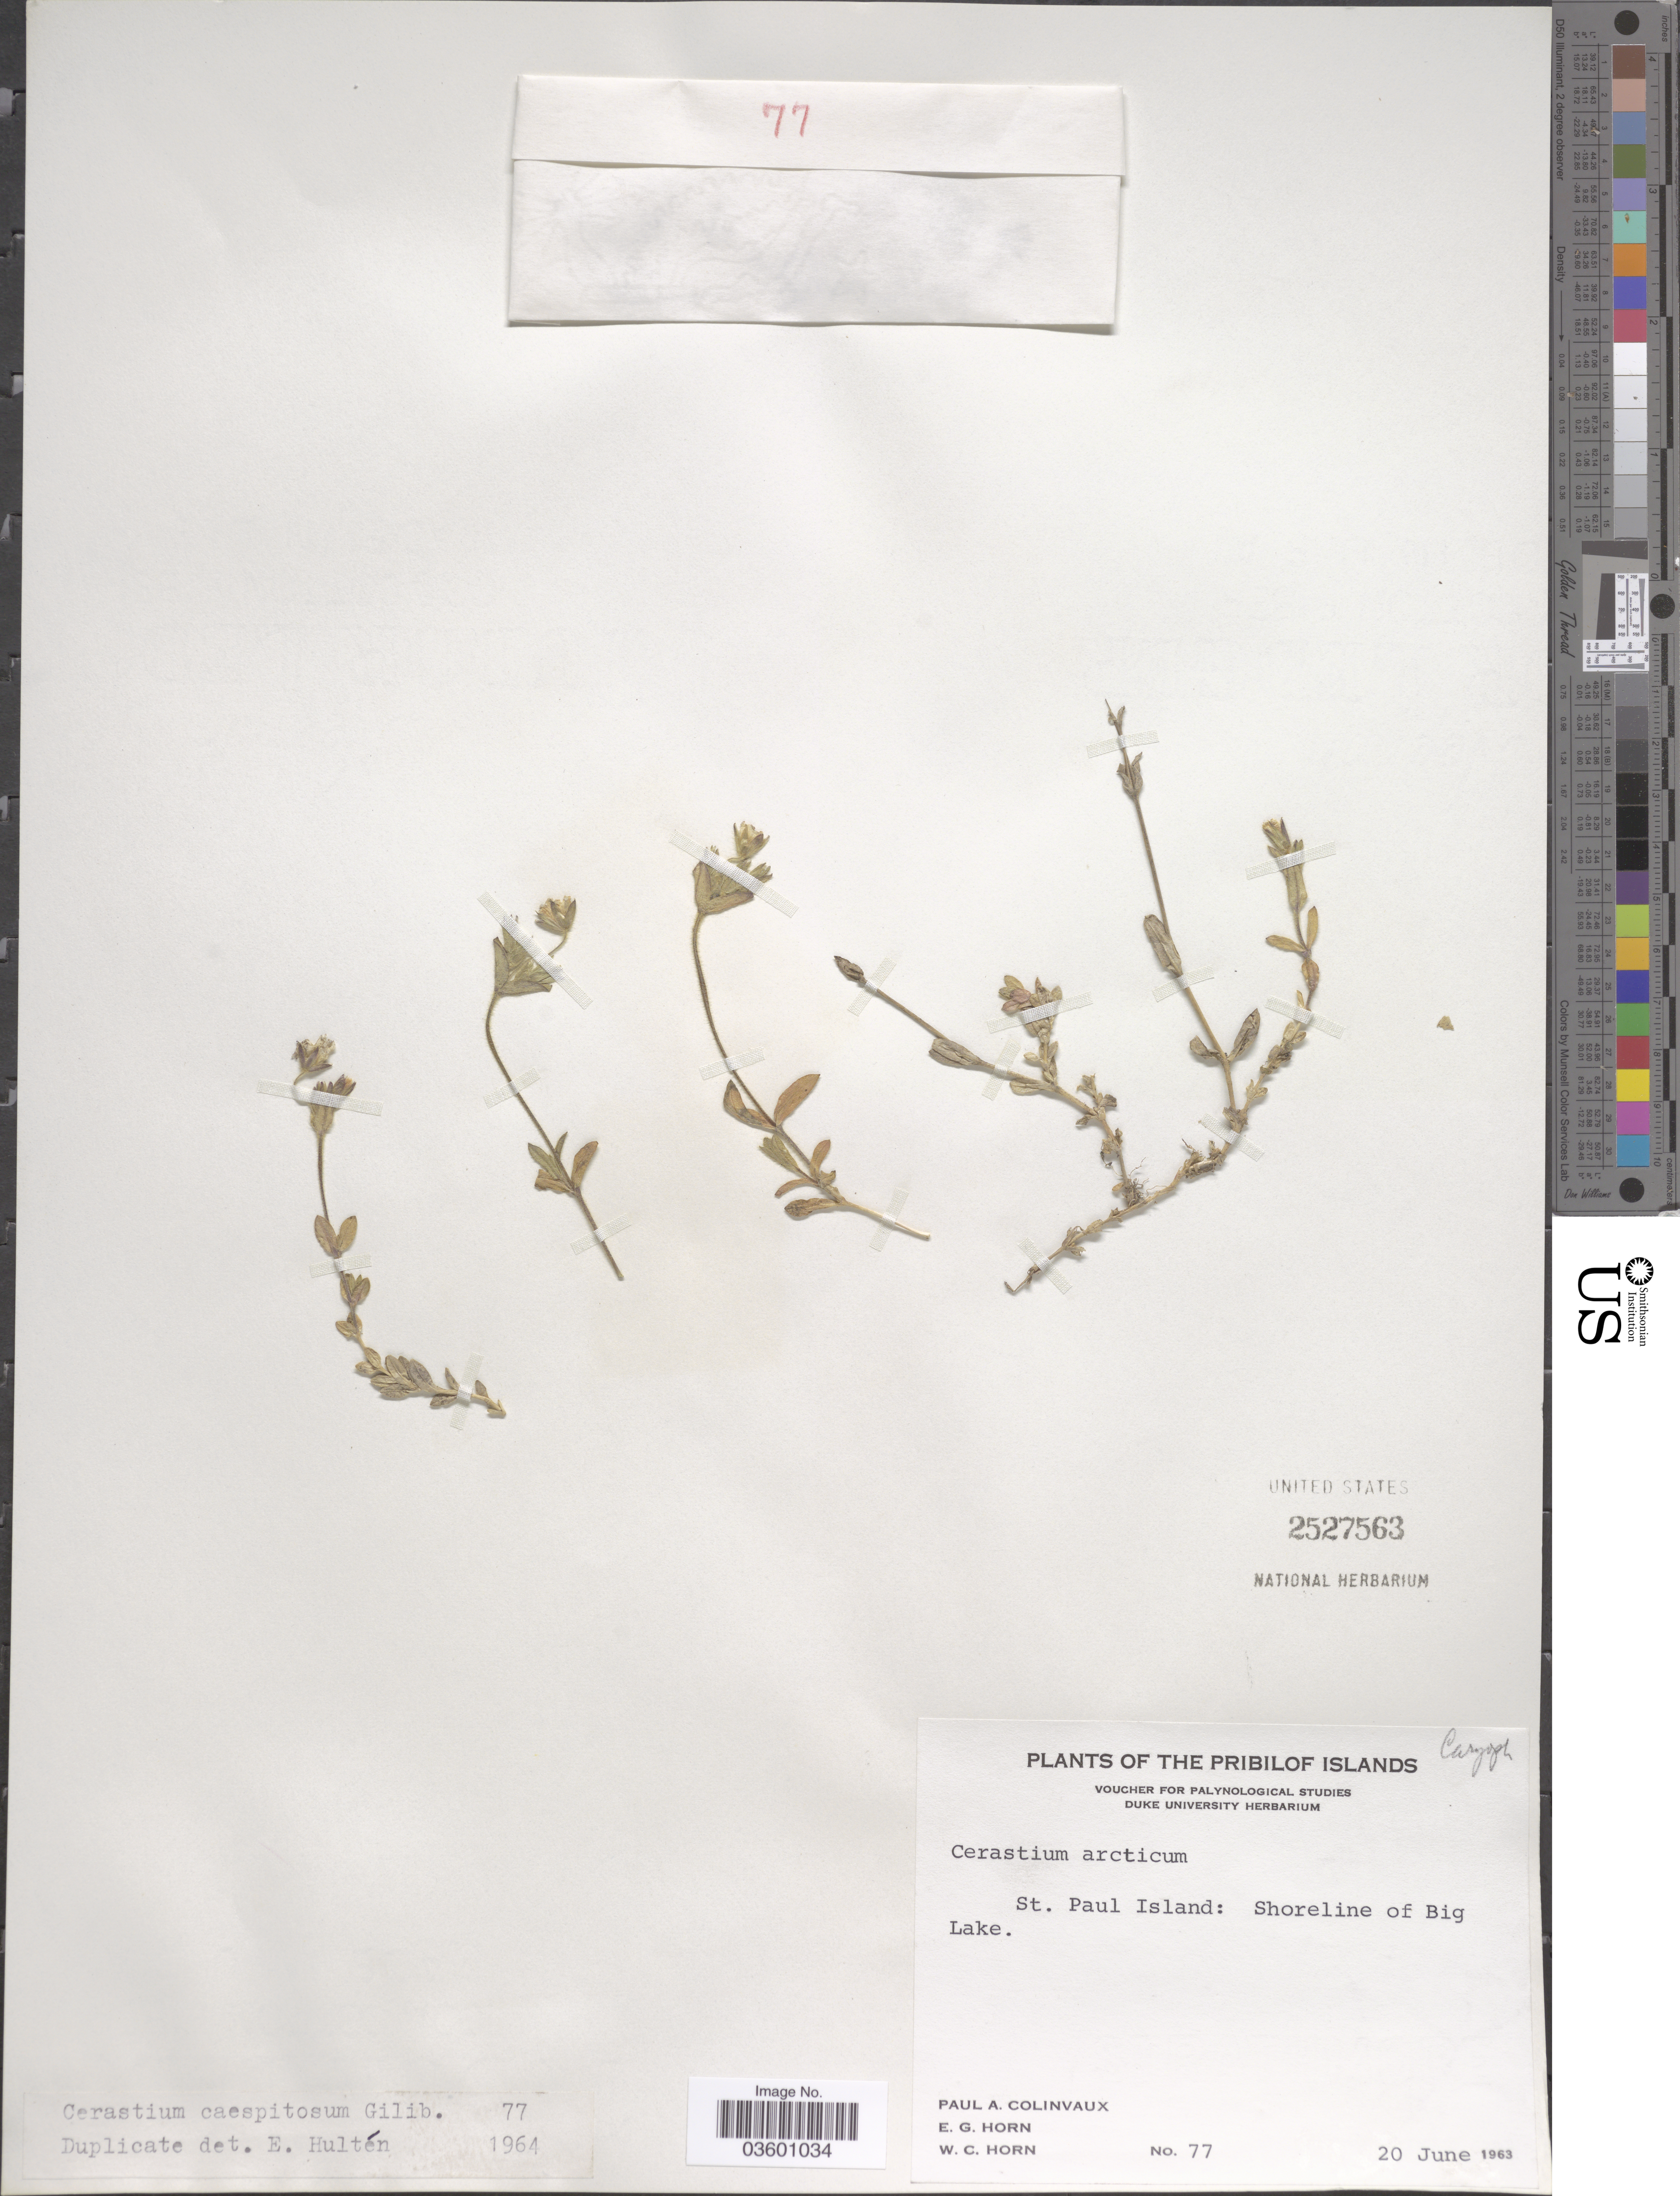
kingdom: Plantae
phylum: Tracheophyta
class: Magnoliopsida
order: Caryophyllales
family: Caryophyllaceae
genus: Cerastium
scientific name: Cerastium arcticum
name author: Lange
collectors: P. Colinvaux, E. Horn & W. Horn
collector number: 77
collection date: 1963-06-20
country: United States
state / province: Alaska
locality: The Pribilof Islands. St. Paul Island: Shoreline of Big Lake.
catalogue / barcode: US 2527563